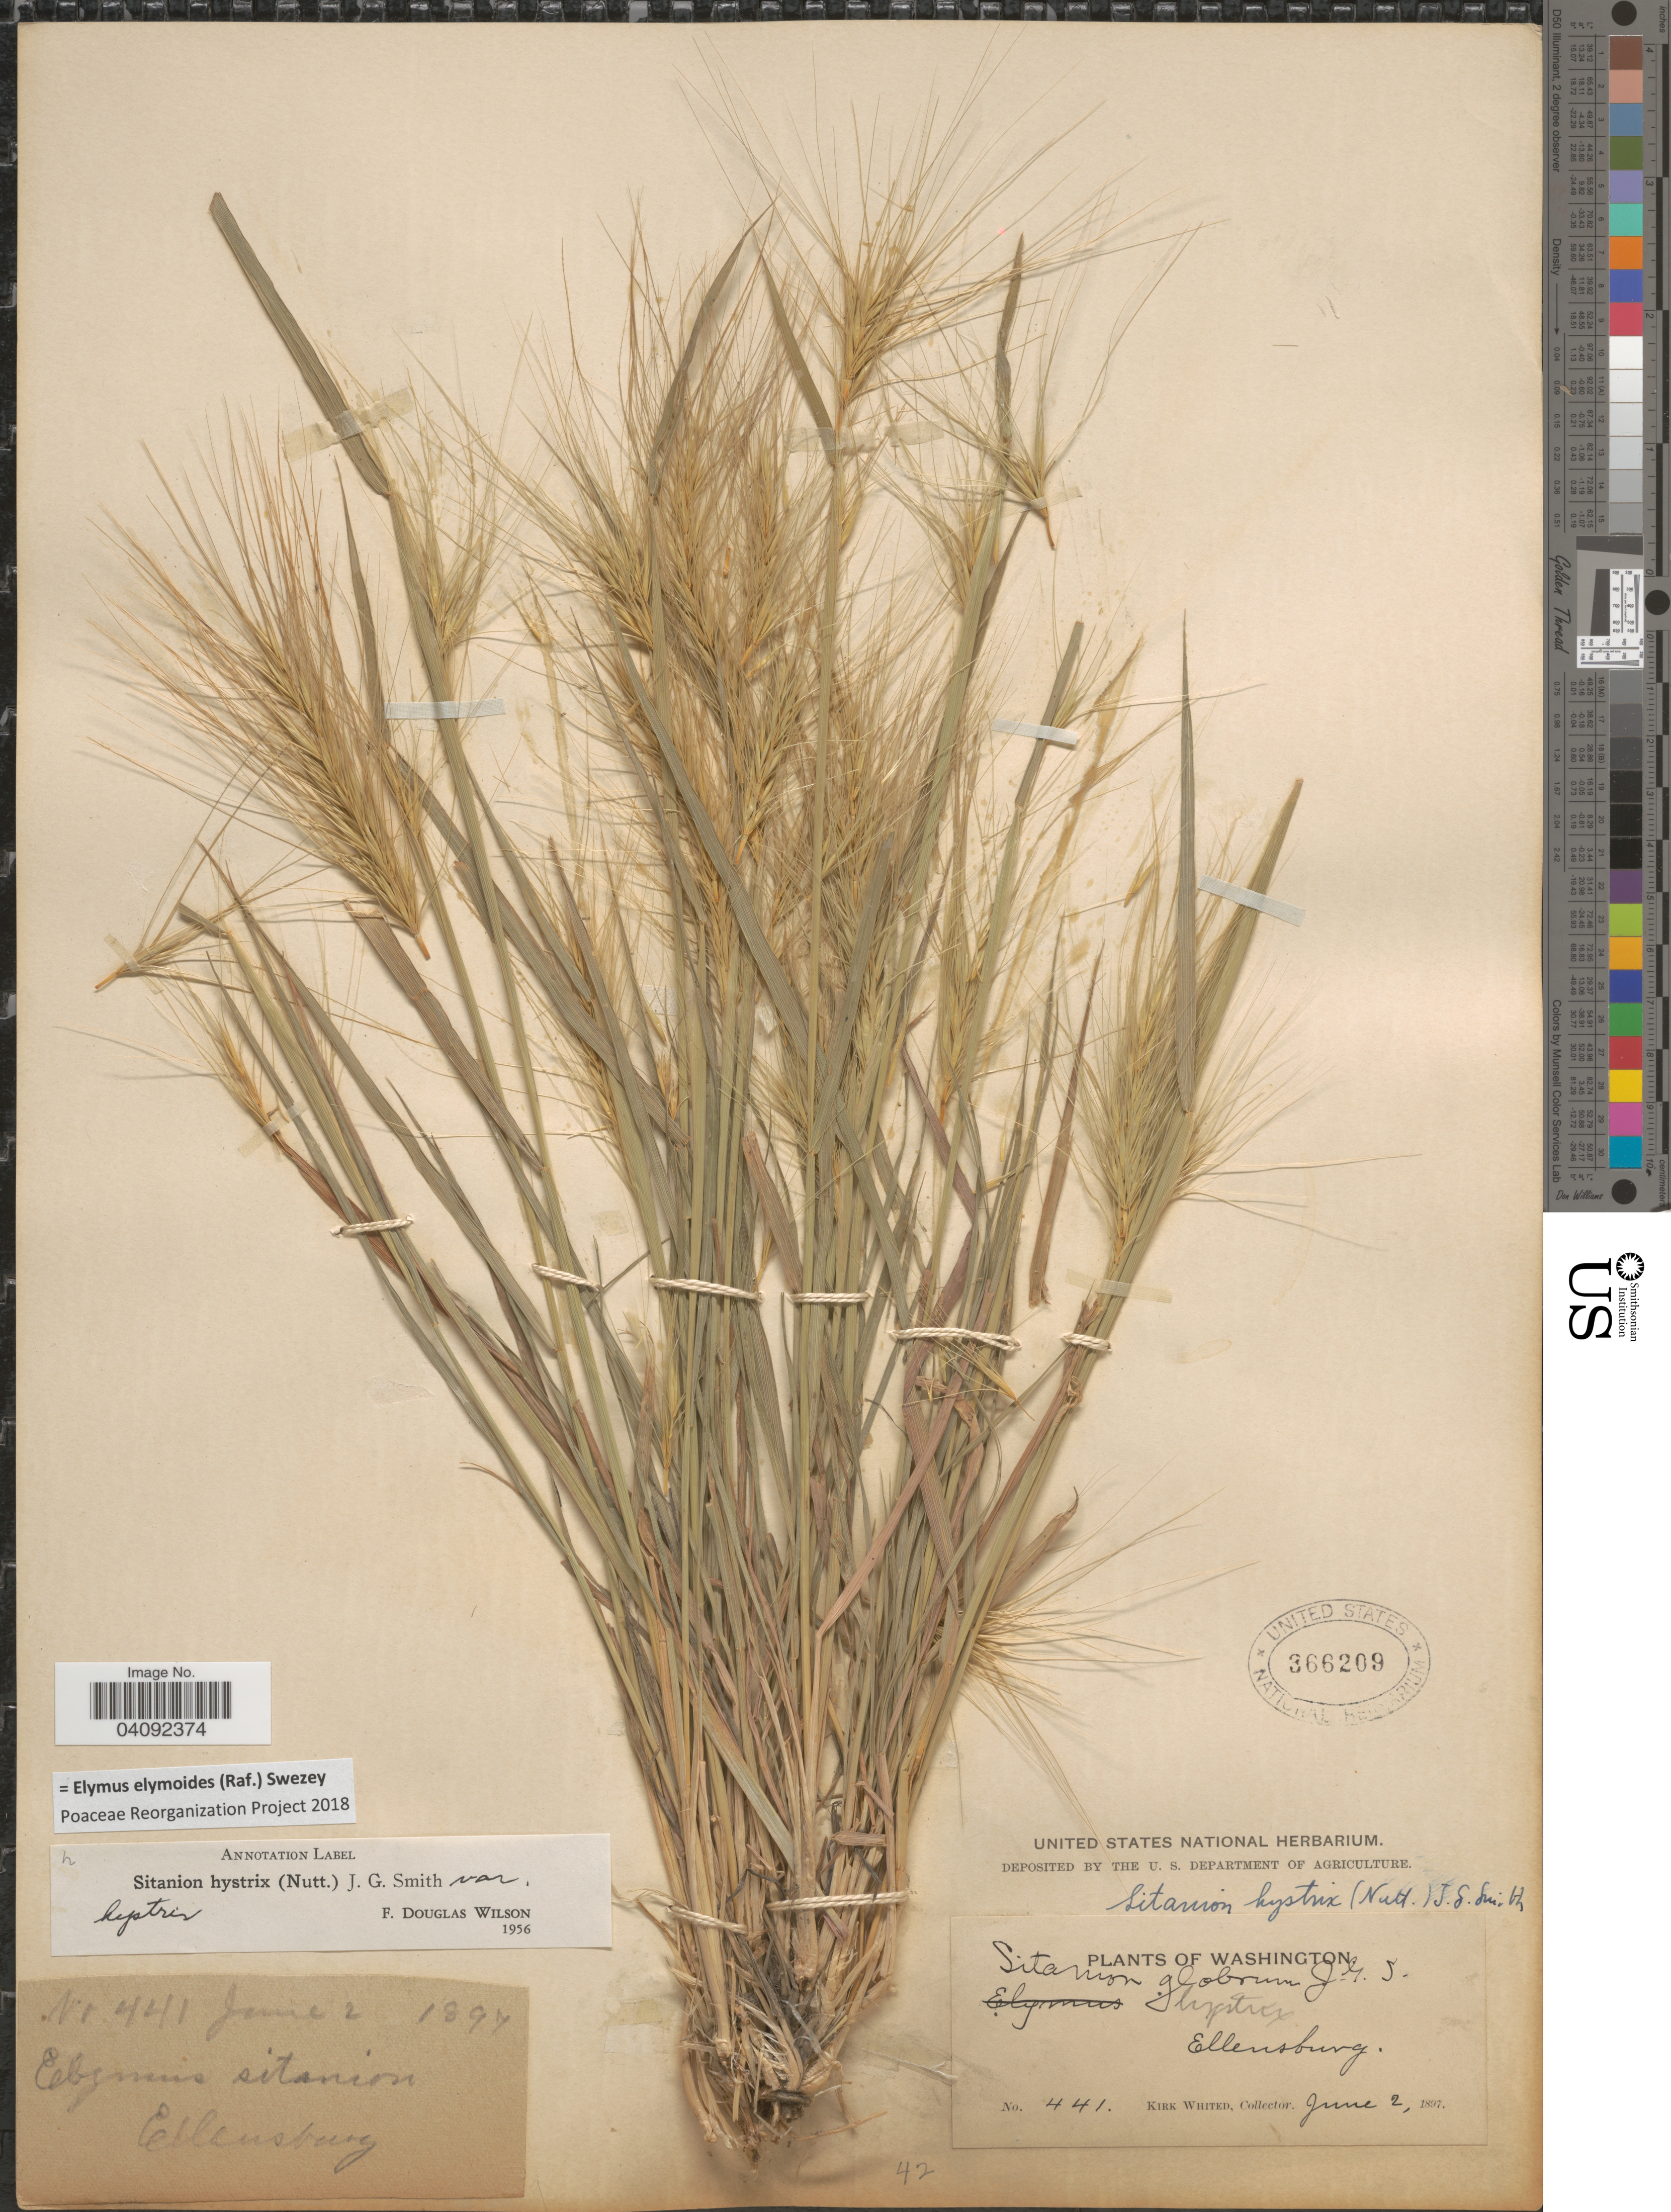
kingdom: Plantae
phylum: Tracheophyta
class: Liliopsida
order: Poales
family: Poaceae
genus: Elymus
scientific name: Elymus elymoides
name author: (Raf.) Swezey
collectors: K. Whited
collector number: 441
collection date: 1897-06-02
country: United States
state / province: Washington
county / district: Kittitas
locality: Ellensburg.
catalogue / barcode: US 366209